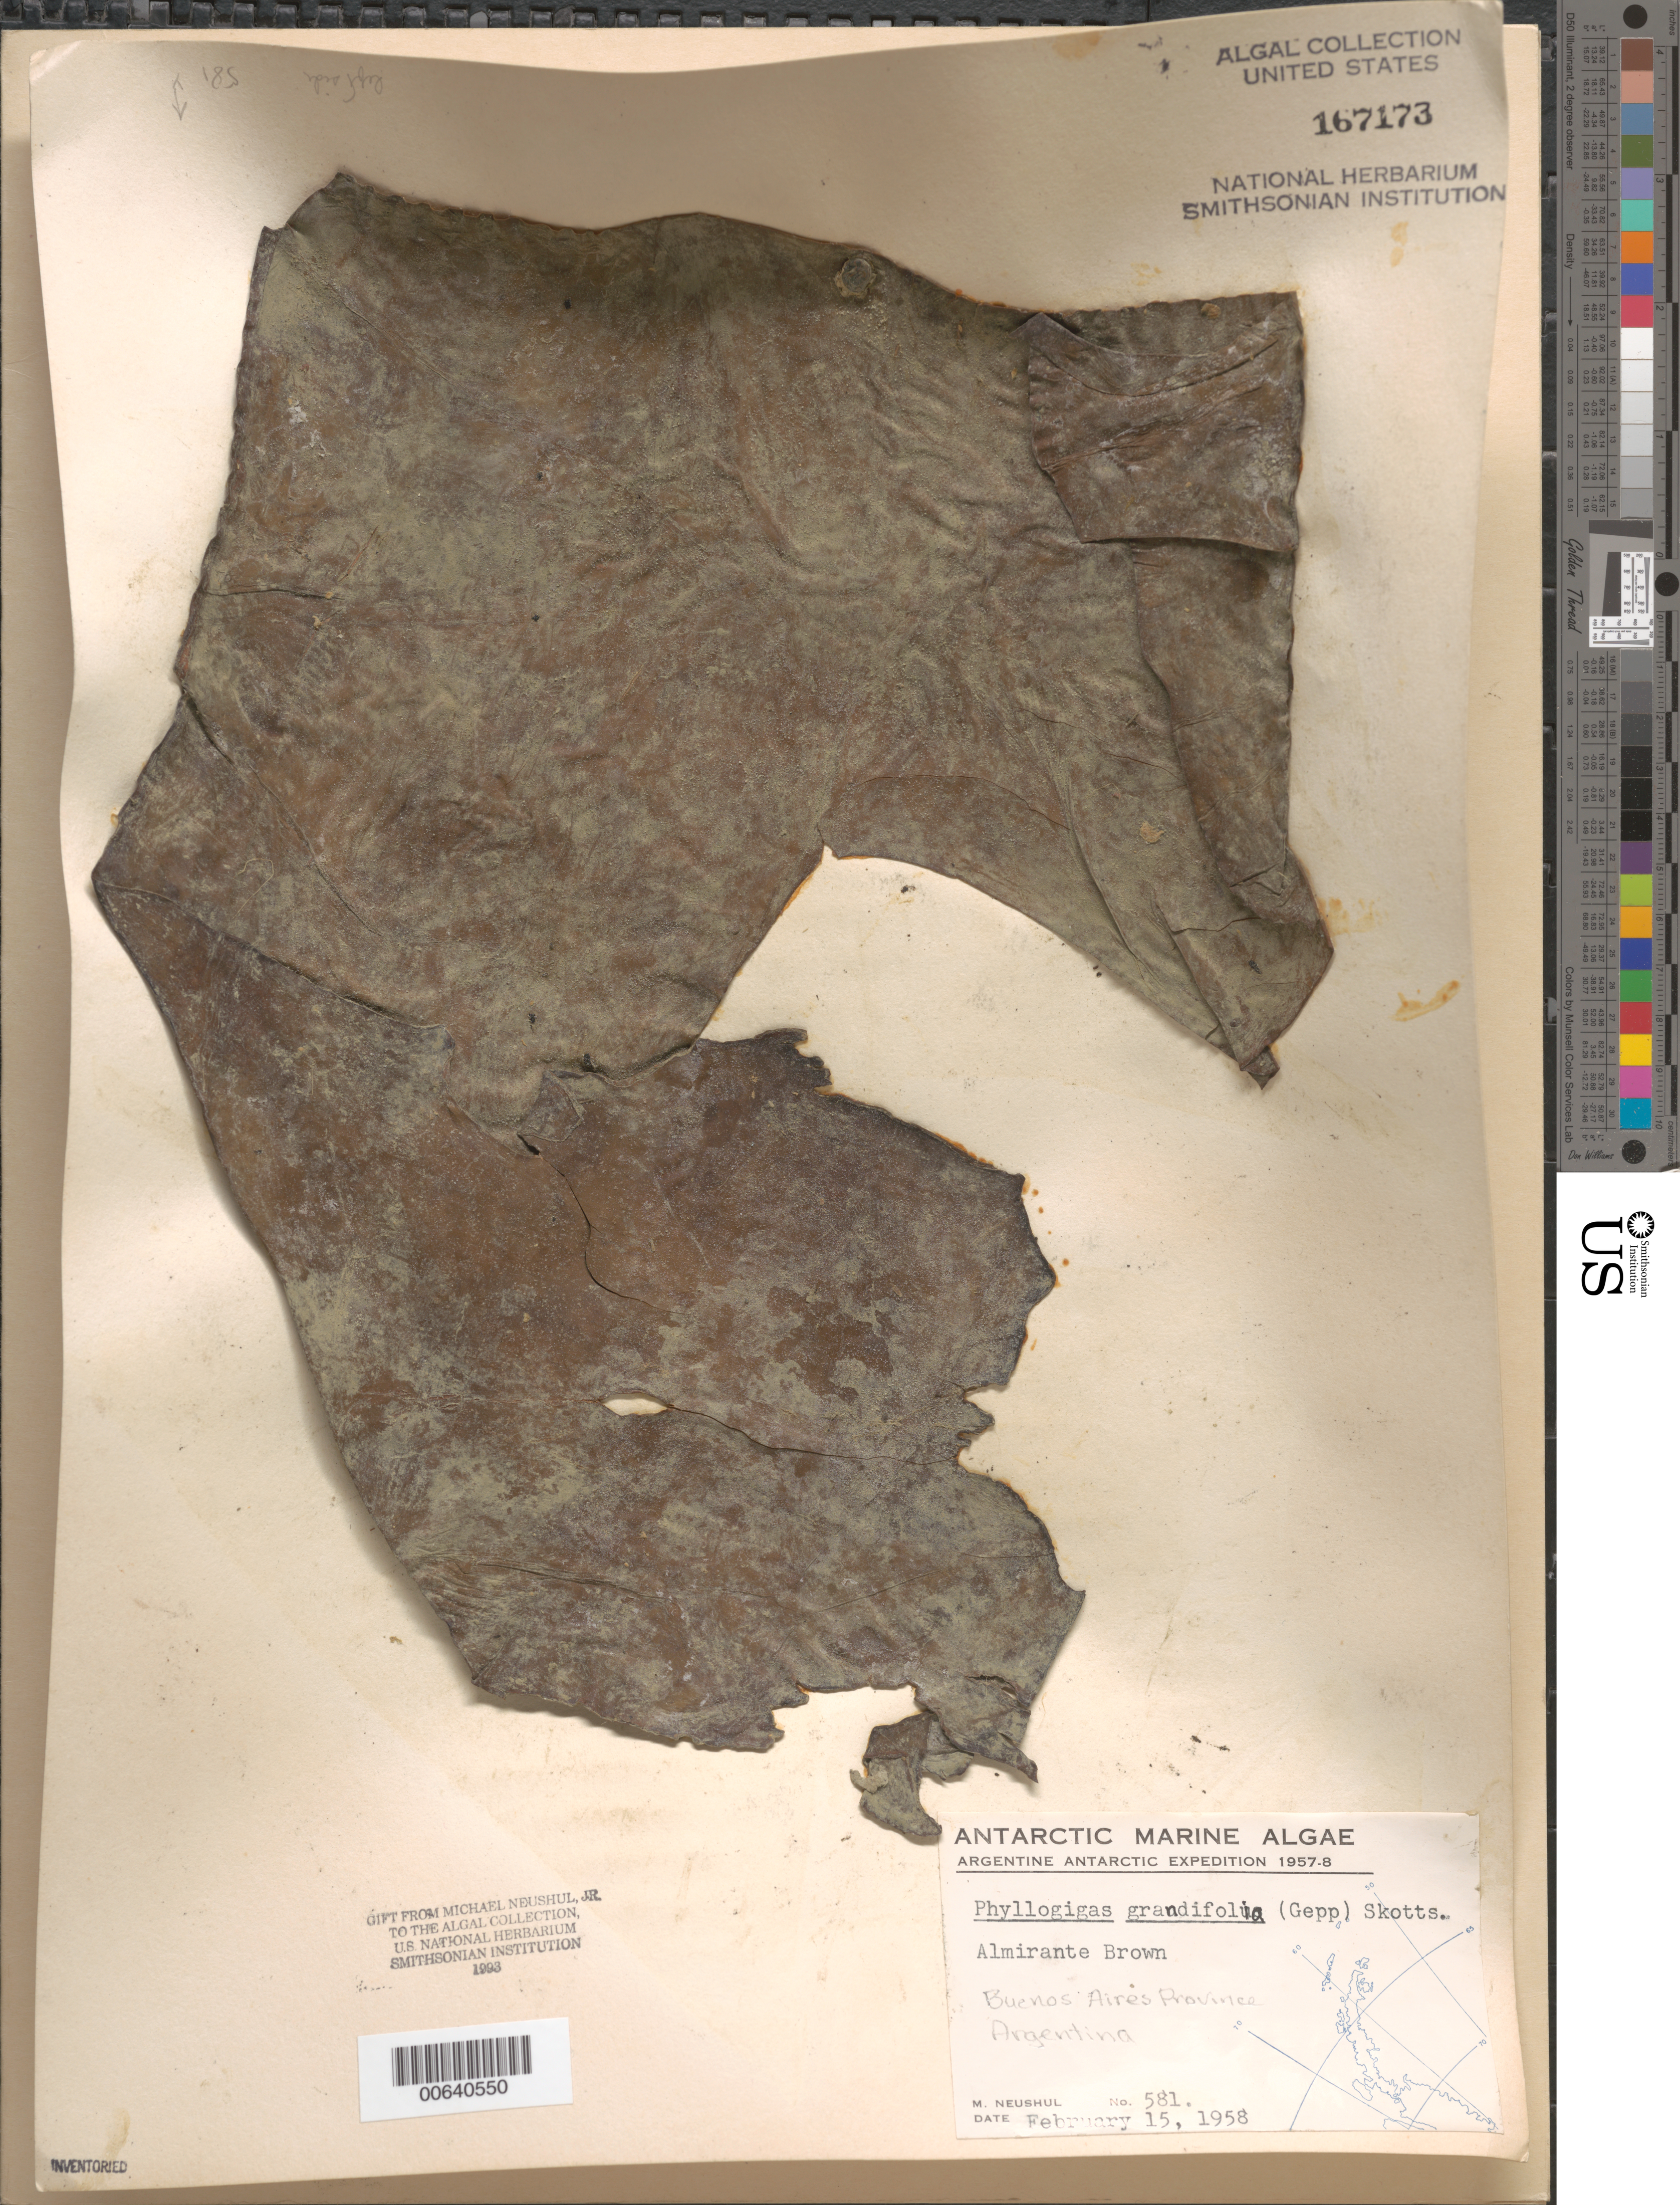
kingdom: Chromista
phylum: Ochrophyta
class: Phaeophyceae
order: Desmarestiales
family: Desmarestiaceae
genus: Himantothallus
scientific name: Himantothallus grandifolius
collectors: M. Neushul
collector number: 581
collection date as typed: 15 Feb 1958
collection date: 1958-02-15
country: Argentina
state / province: Buenos Aires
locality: Almirante Brown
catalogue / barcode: US 167173